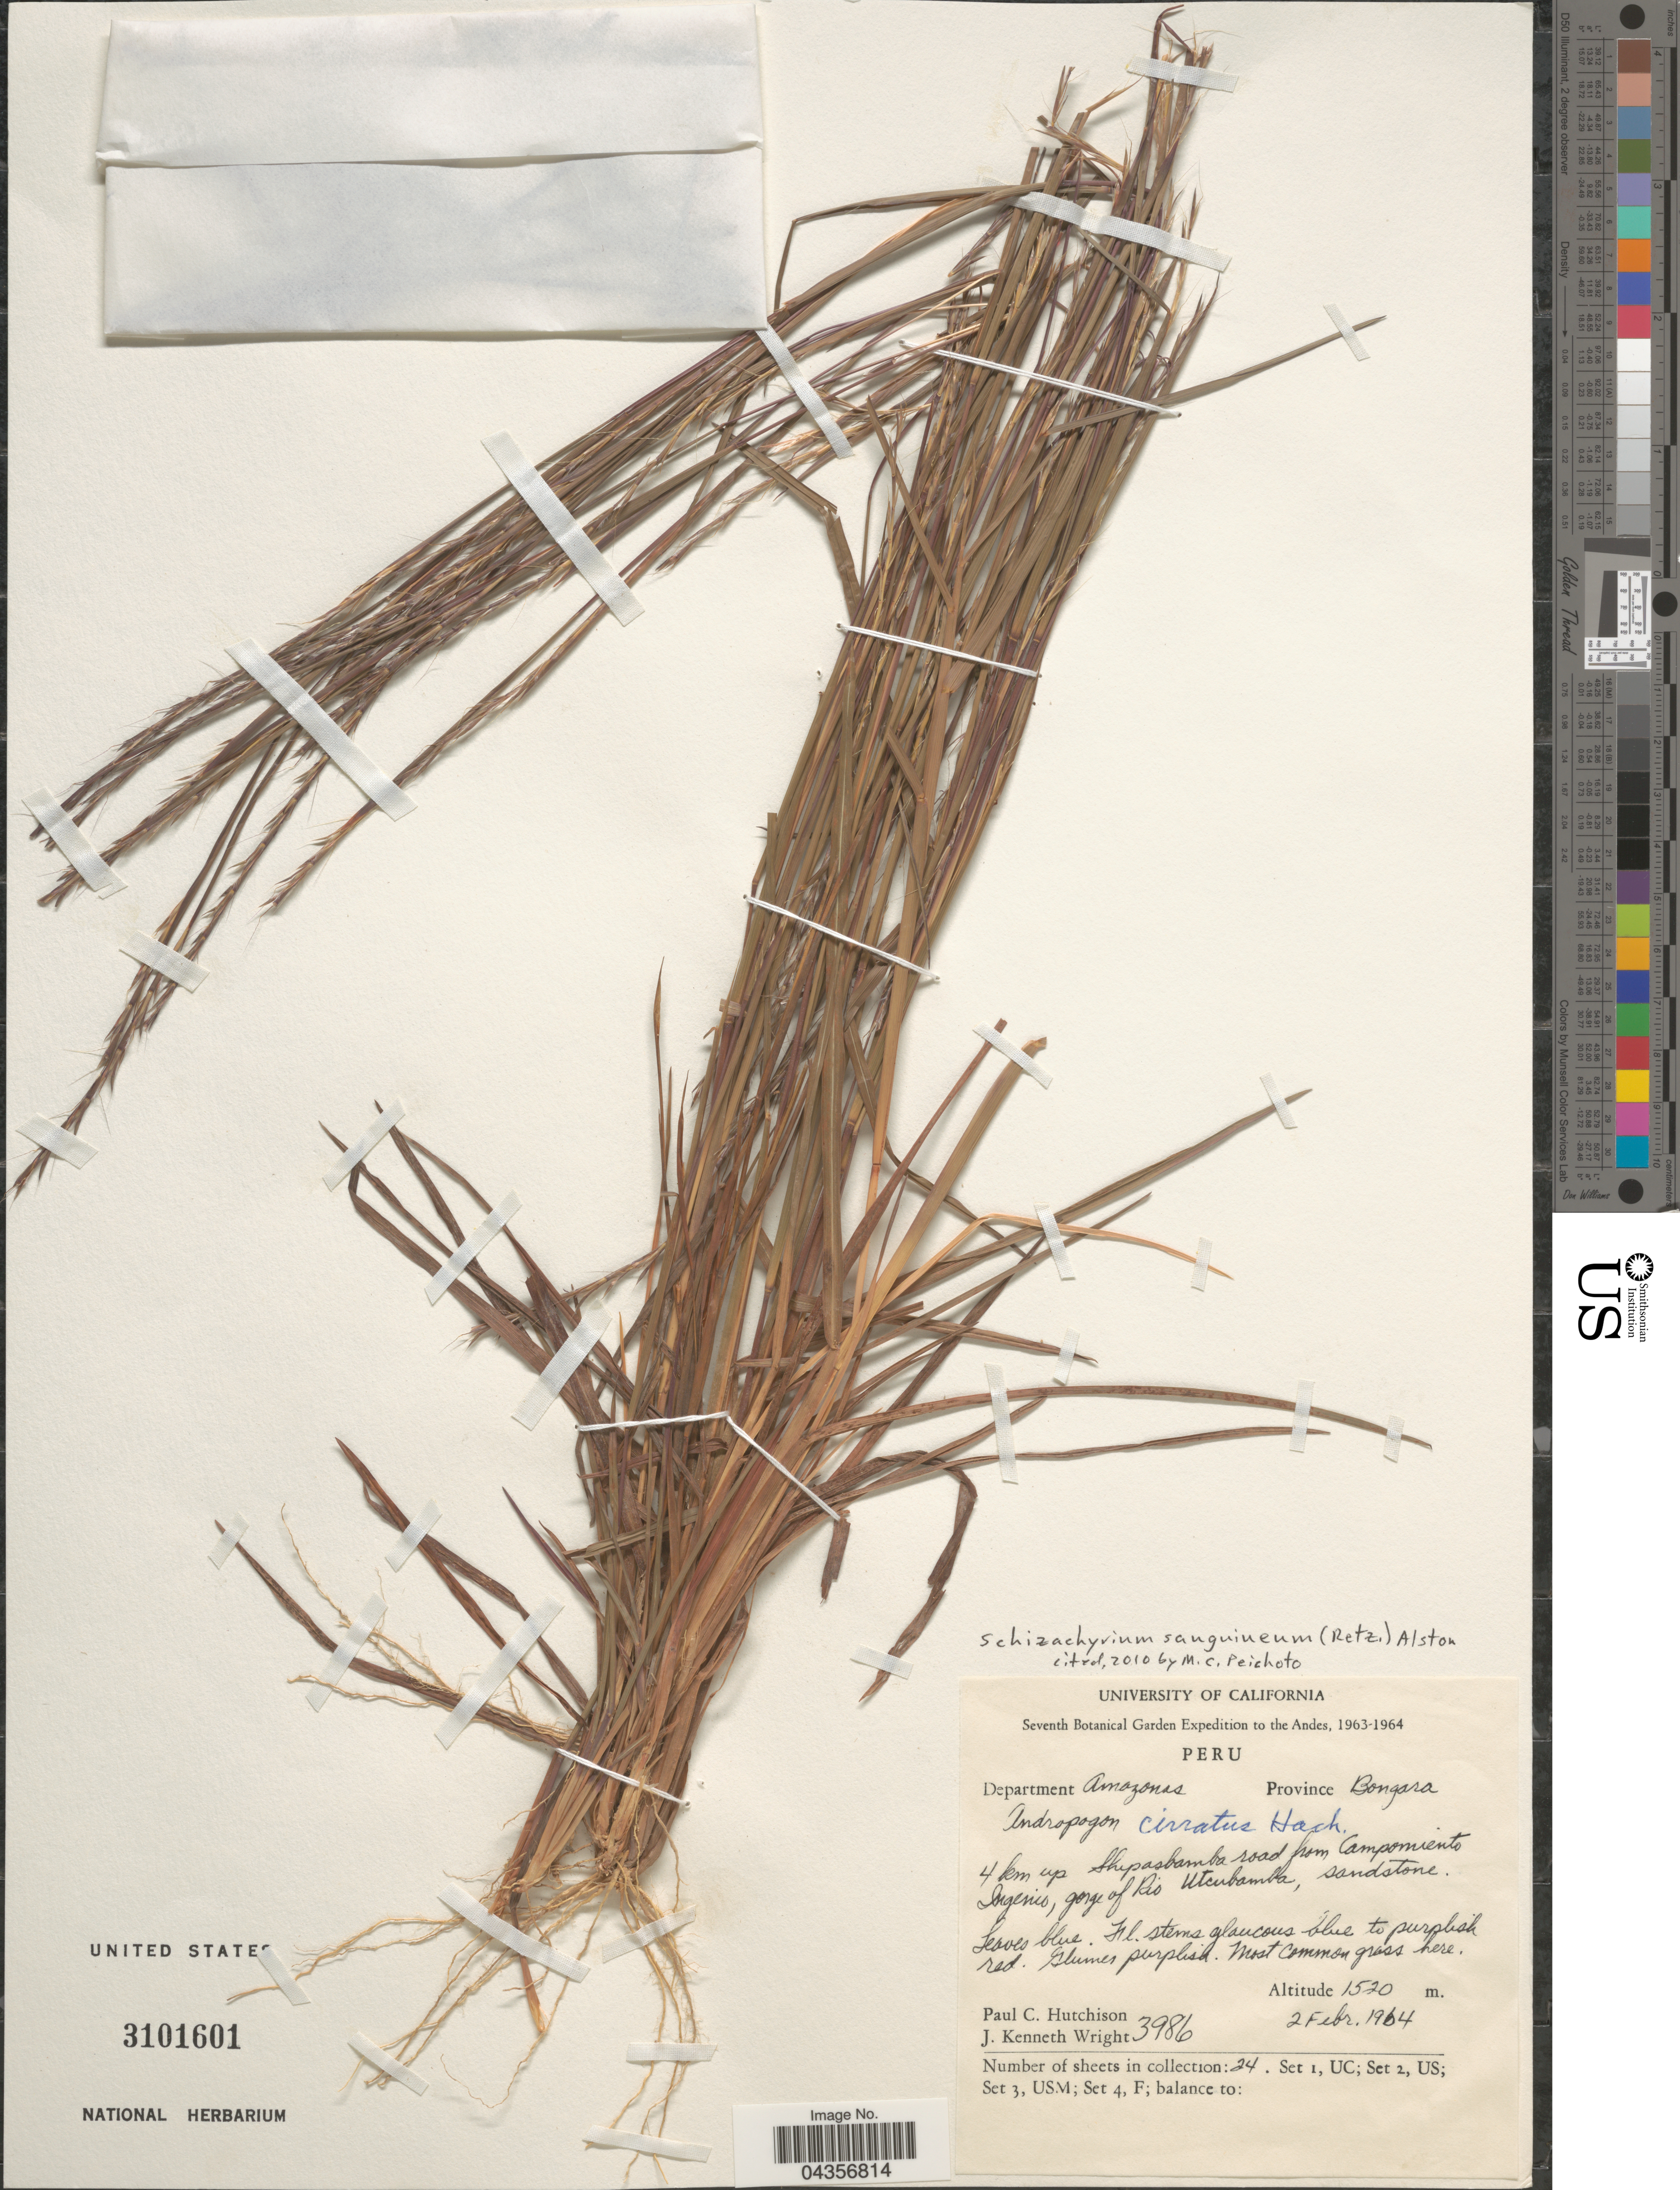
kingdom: Plantae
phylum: Tracheophyta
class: Liliopsida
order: Poales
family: Poaceae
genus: Schizachyrium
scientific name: Schizachyrium sanguineum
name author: (Retz.) Alston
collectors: P. C. Hutchison & J. K. Wright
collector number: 3986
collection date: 1964-02-02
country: Peru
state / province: Amazonas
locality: Seventh Botanical Garden Expedition to the Andes, 1963-1964. Department Amazonas. Provinca Bongara. 4 km up Shipasbamba road from Campomiento Ingenio, gorge of Rio Utenbamba.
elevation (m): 1520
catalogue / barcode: US 3101601